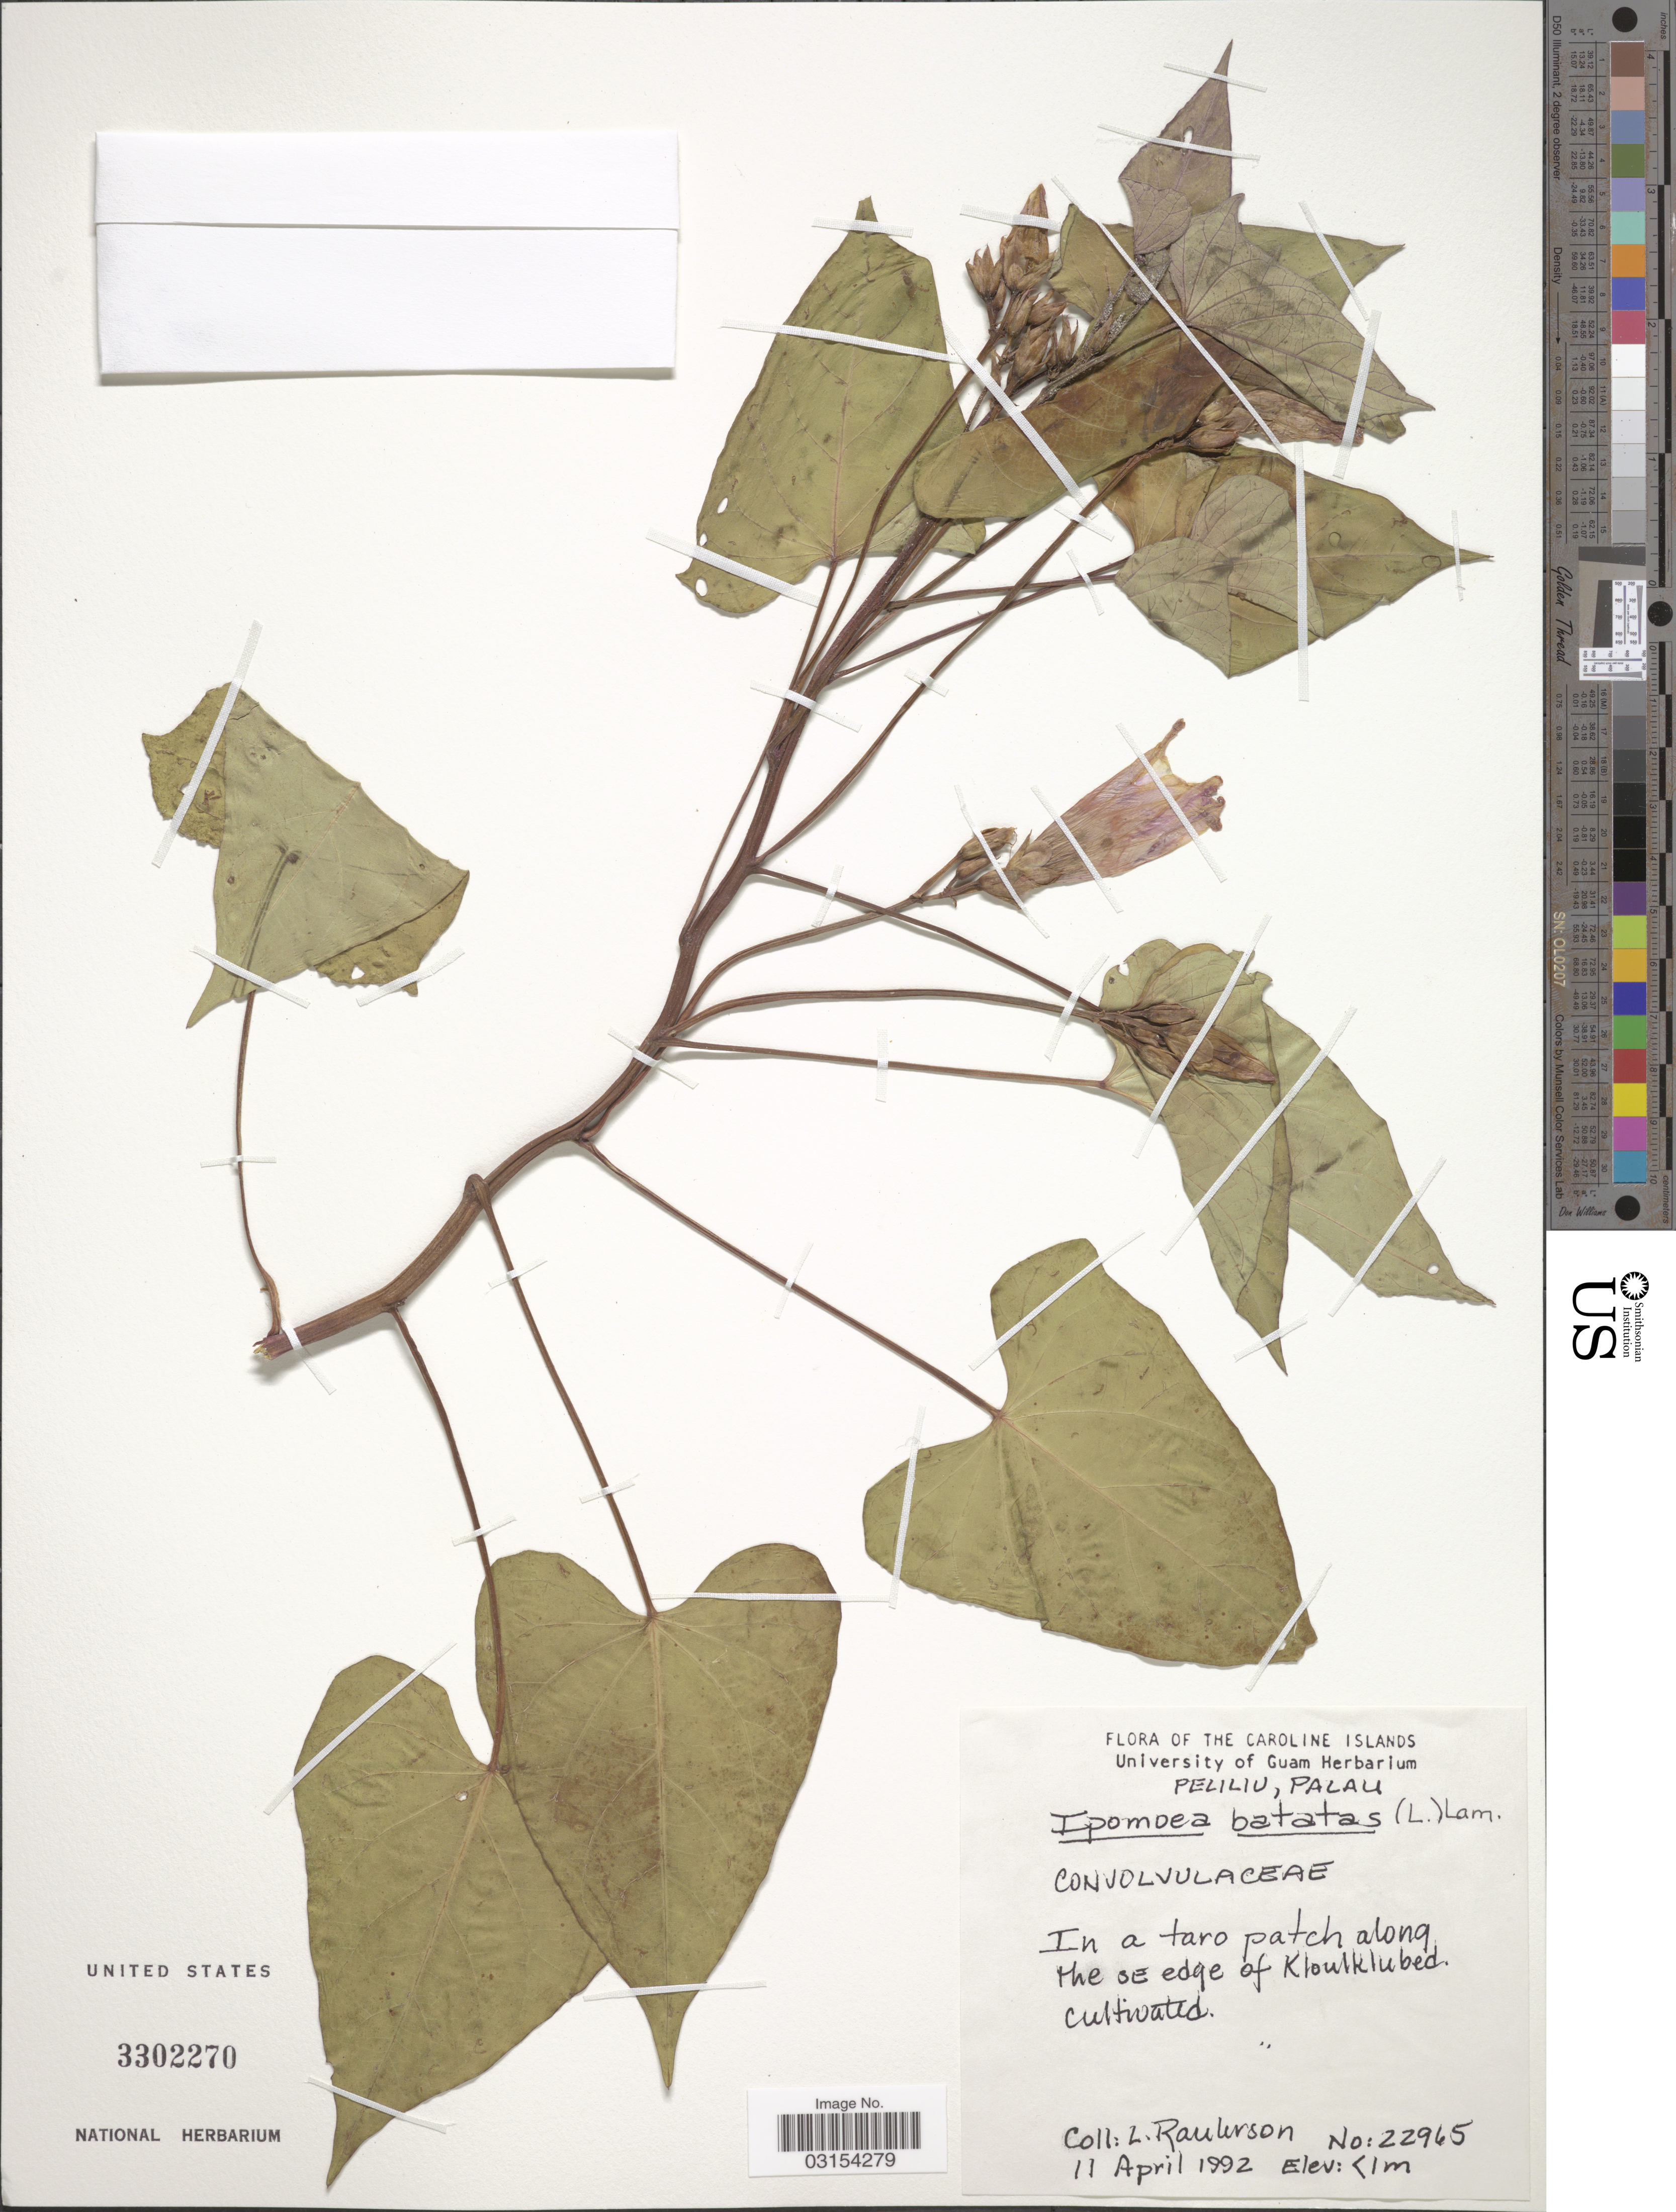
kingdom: Plantae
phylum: Tracheophyta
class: Magnoliopsida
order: Solanales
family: Convolvulaceae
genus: Ipomoea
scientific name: Ipomoea batatas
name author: (L.) Lam.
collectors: L. Raulerson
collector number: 22965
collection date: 1992-04-11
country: Palau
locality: The Caroline Islands. Peliliu, Palau. Along the se edge of Kloulklubed.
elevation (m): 1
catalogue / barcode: US 3302270